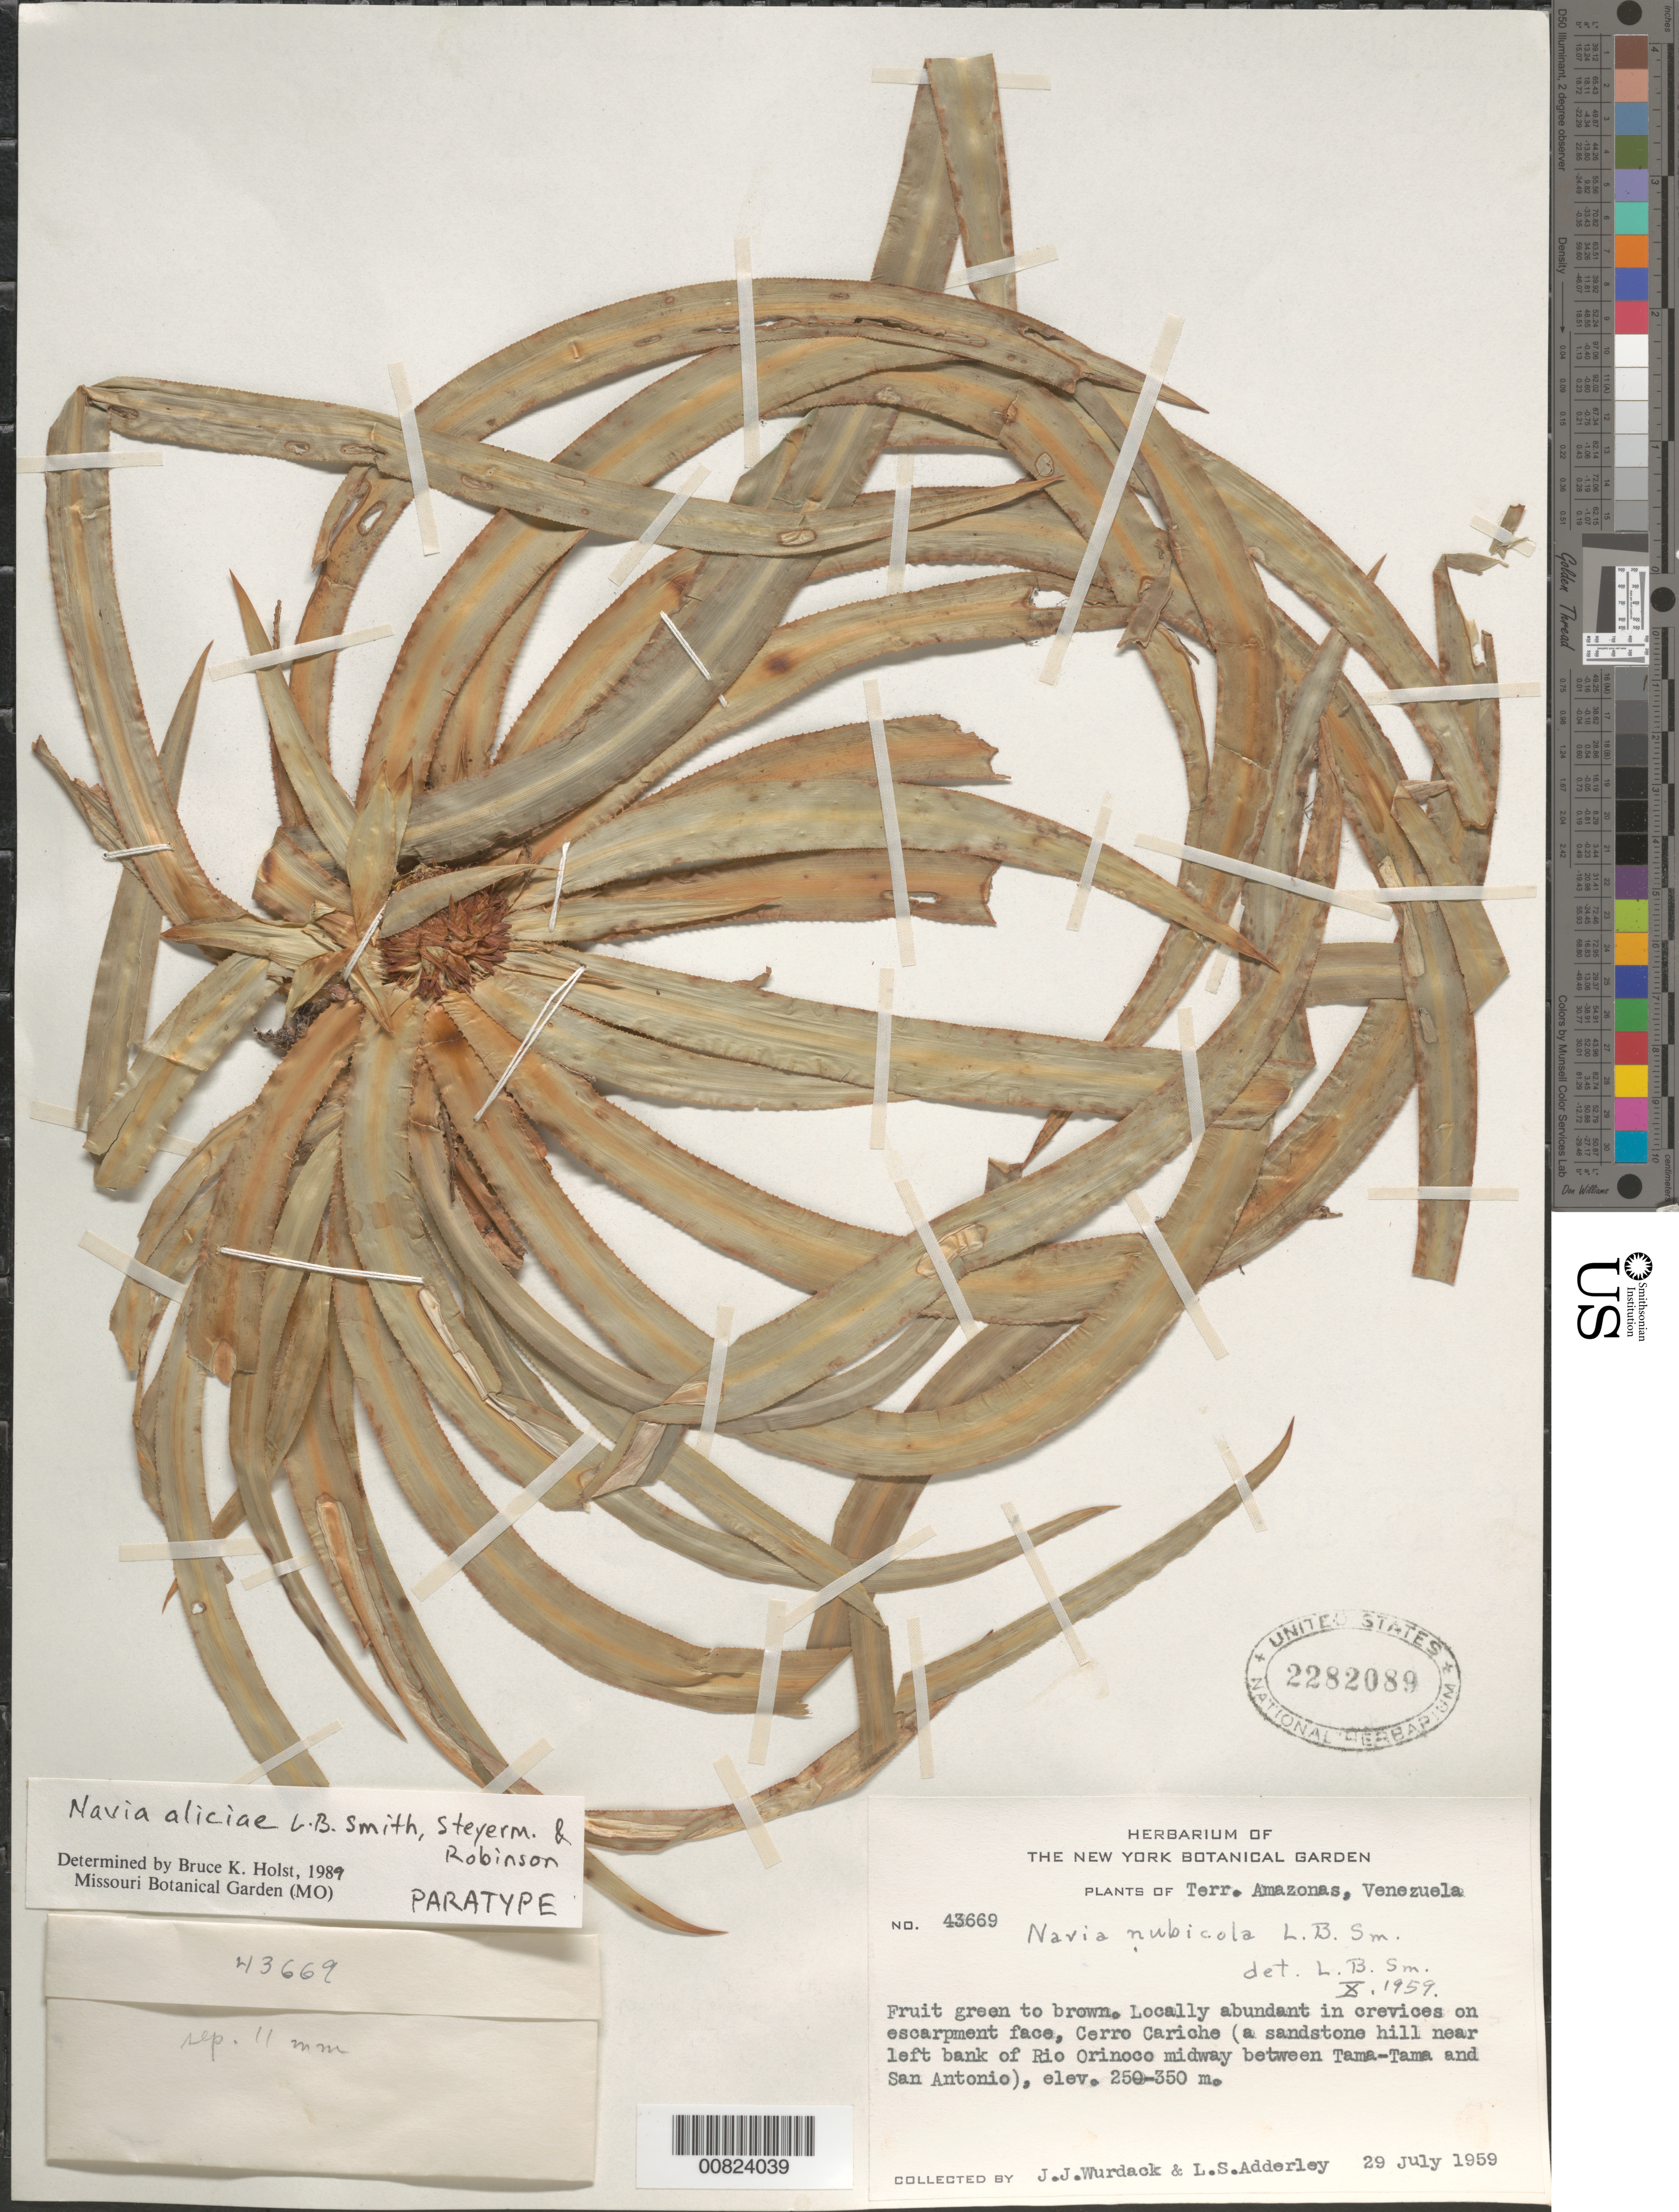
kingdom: Plantae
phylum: Tracheophyta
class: Liliopsida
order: Poales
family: Bromeliaceae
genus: Navia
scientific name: Navia aliciae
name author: L.B. Sm.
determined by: Holst, Bruce K.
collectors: J. J. Wurdack & L. S. Adderley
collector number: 43669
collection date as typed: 29-Jul-59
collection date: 1959-07-29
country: Venezuela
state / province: Amazonas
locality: Cerro Cariche, Rio Orinoco, midway between Tama-Tama and San Antonio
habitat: Crevices on escarpment face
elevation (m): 250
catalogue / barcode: US 2282089